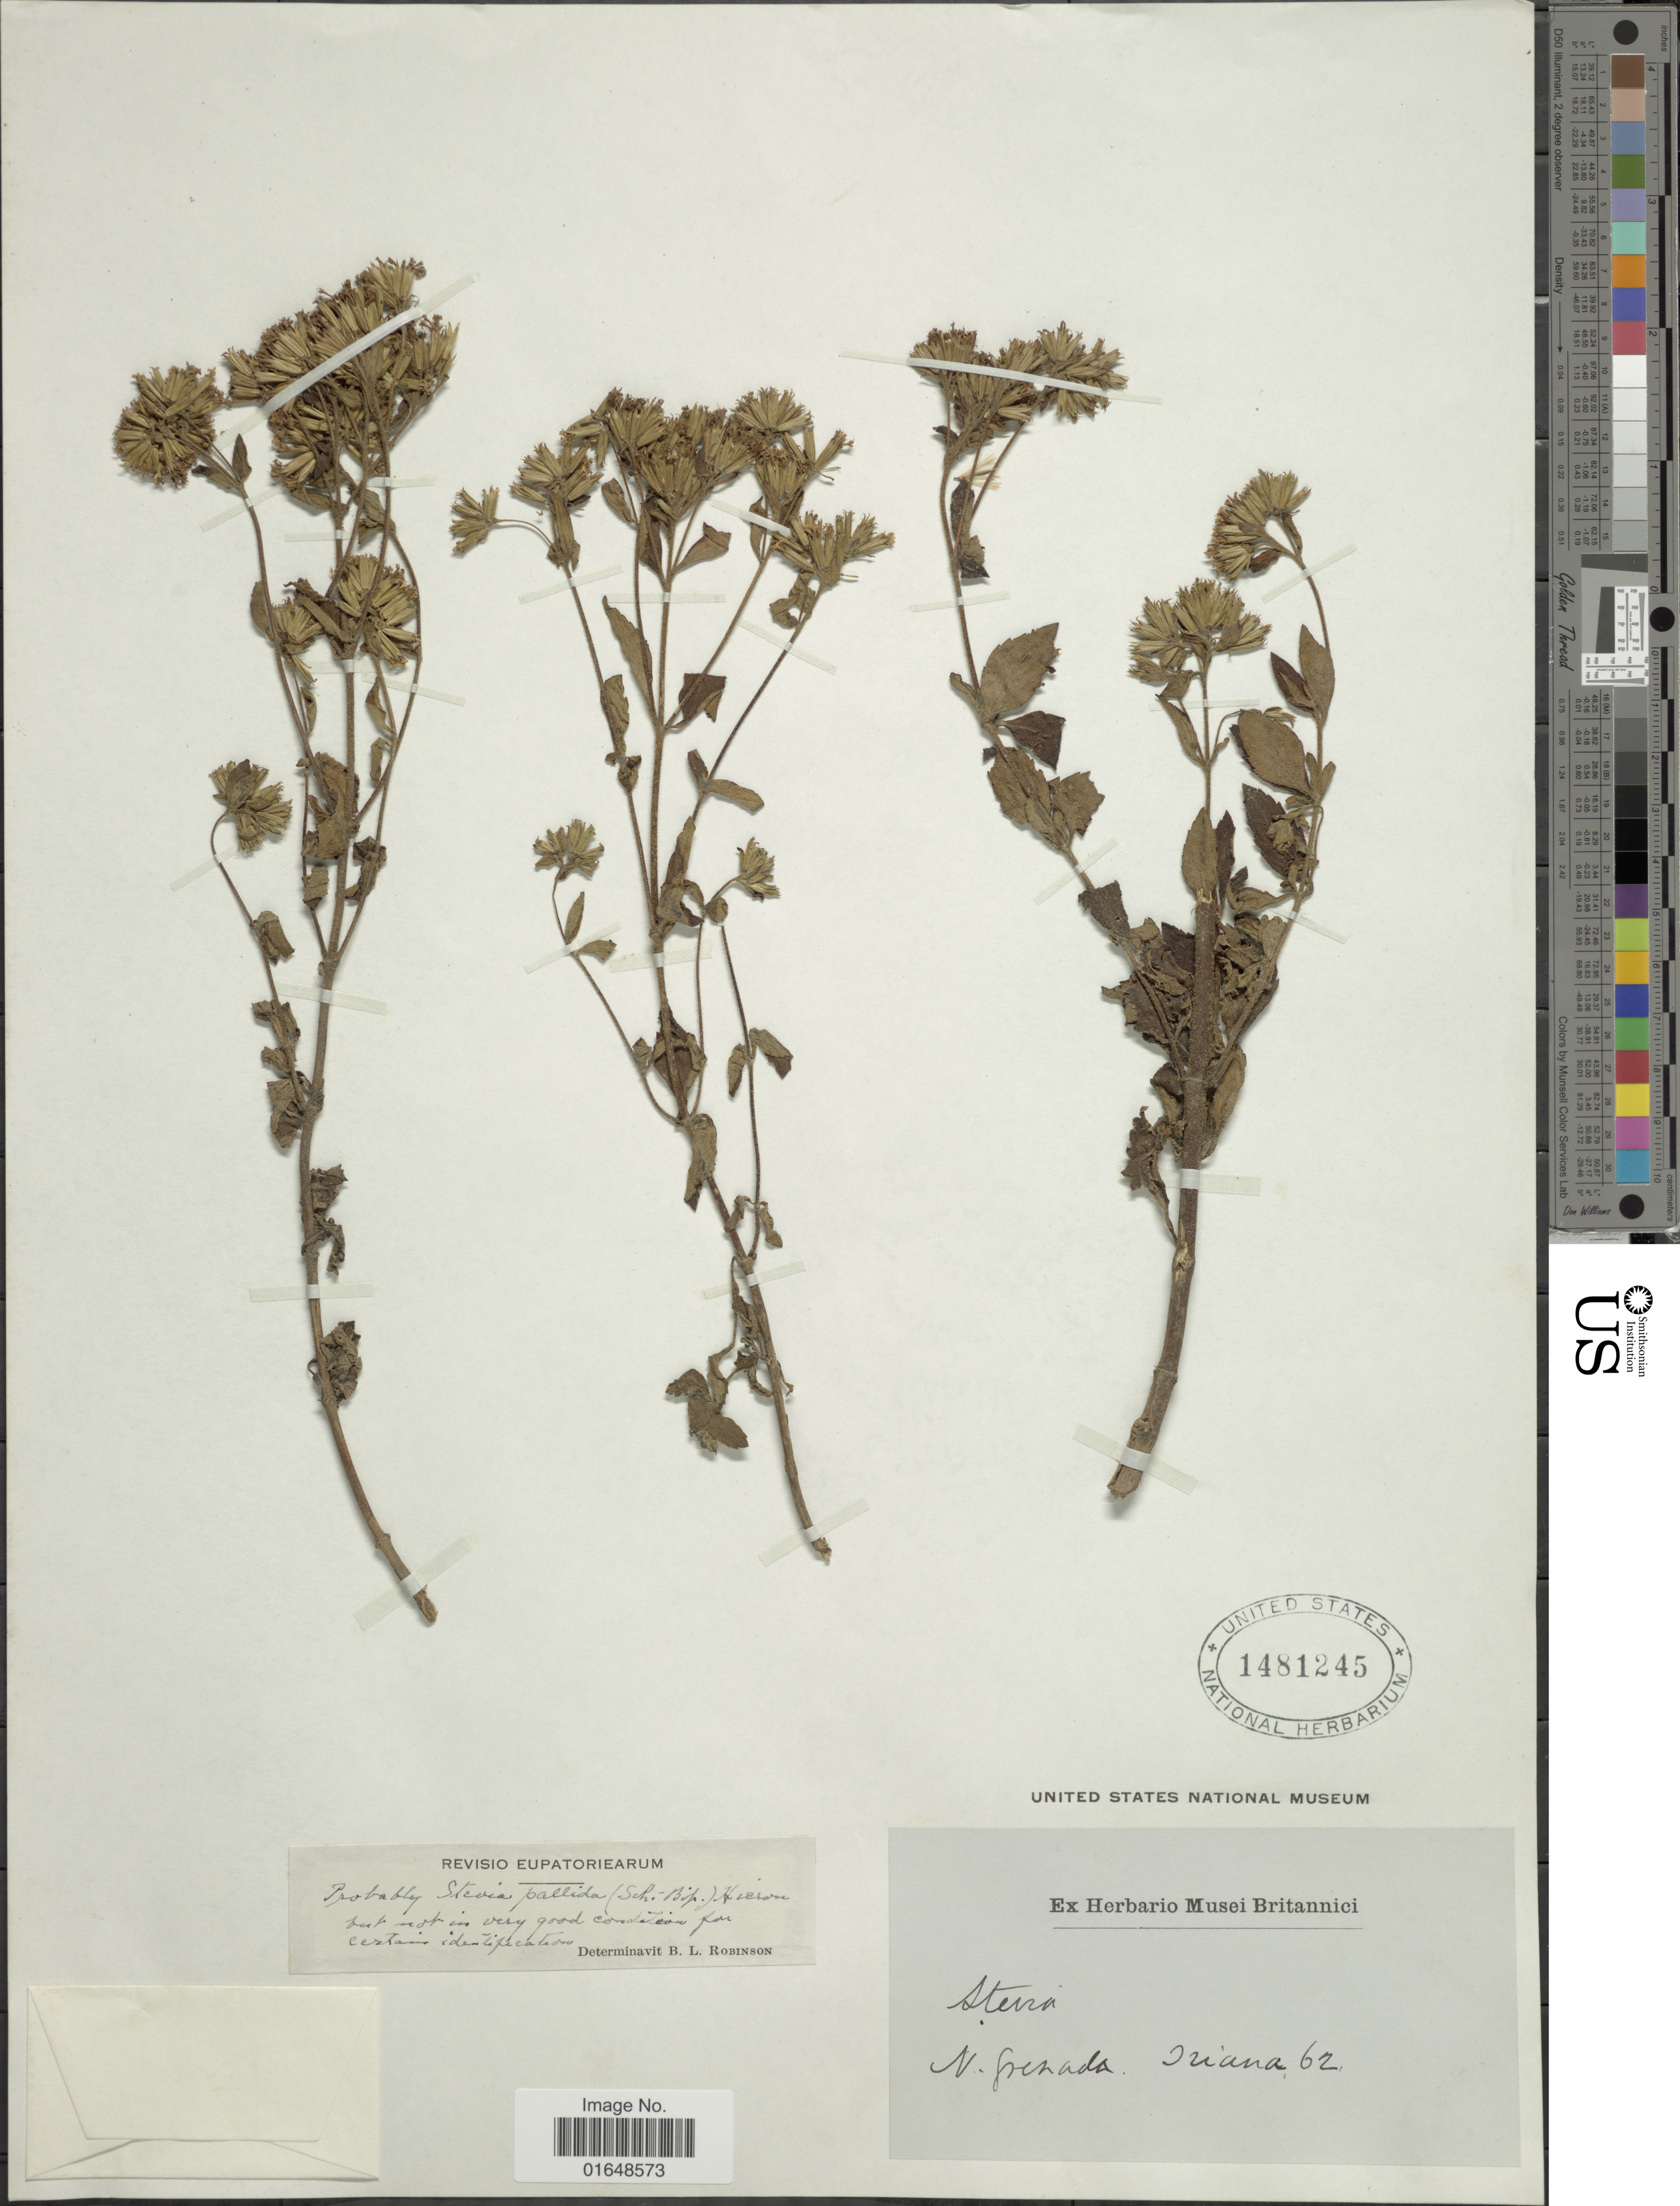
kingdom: Plantae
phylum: Tracheophyta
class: Magnoliopsida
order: Asterales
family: Asteraceae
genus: Stevia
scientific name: Stevia pallida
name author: Mart. in Baker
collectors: J. Triana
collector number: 62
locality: N. Grenada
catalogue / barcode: US 1481245